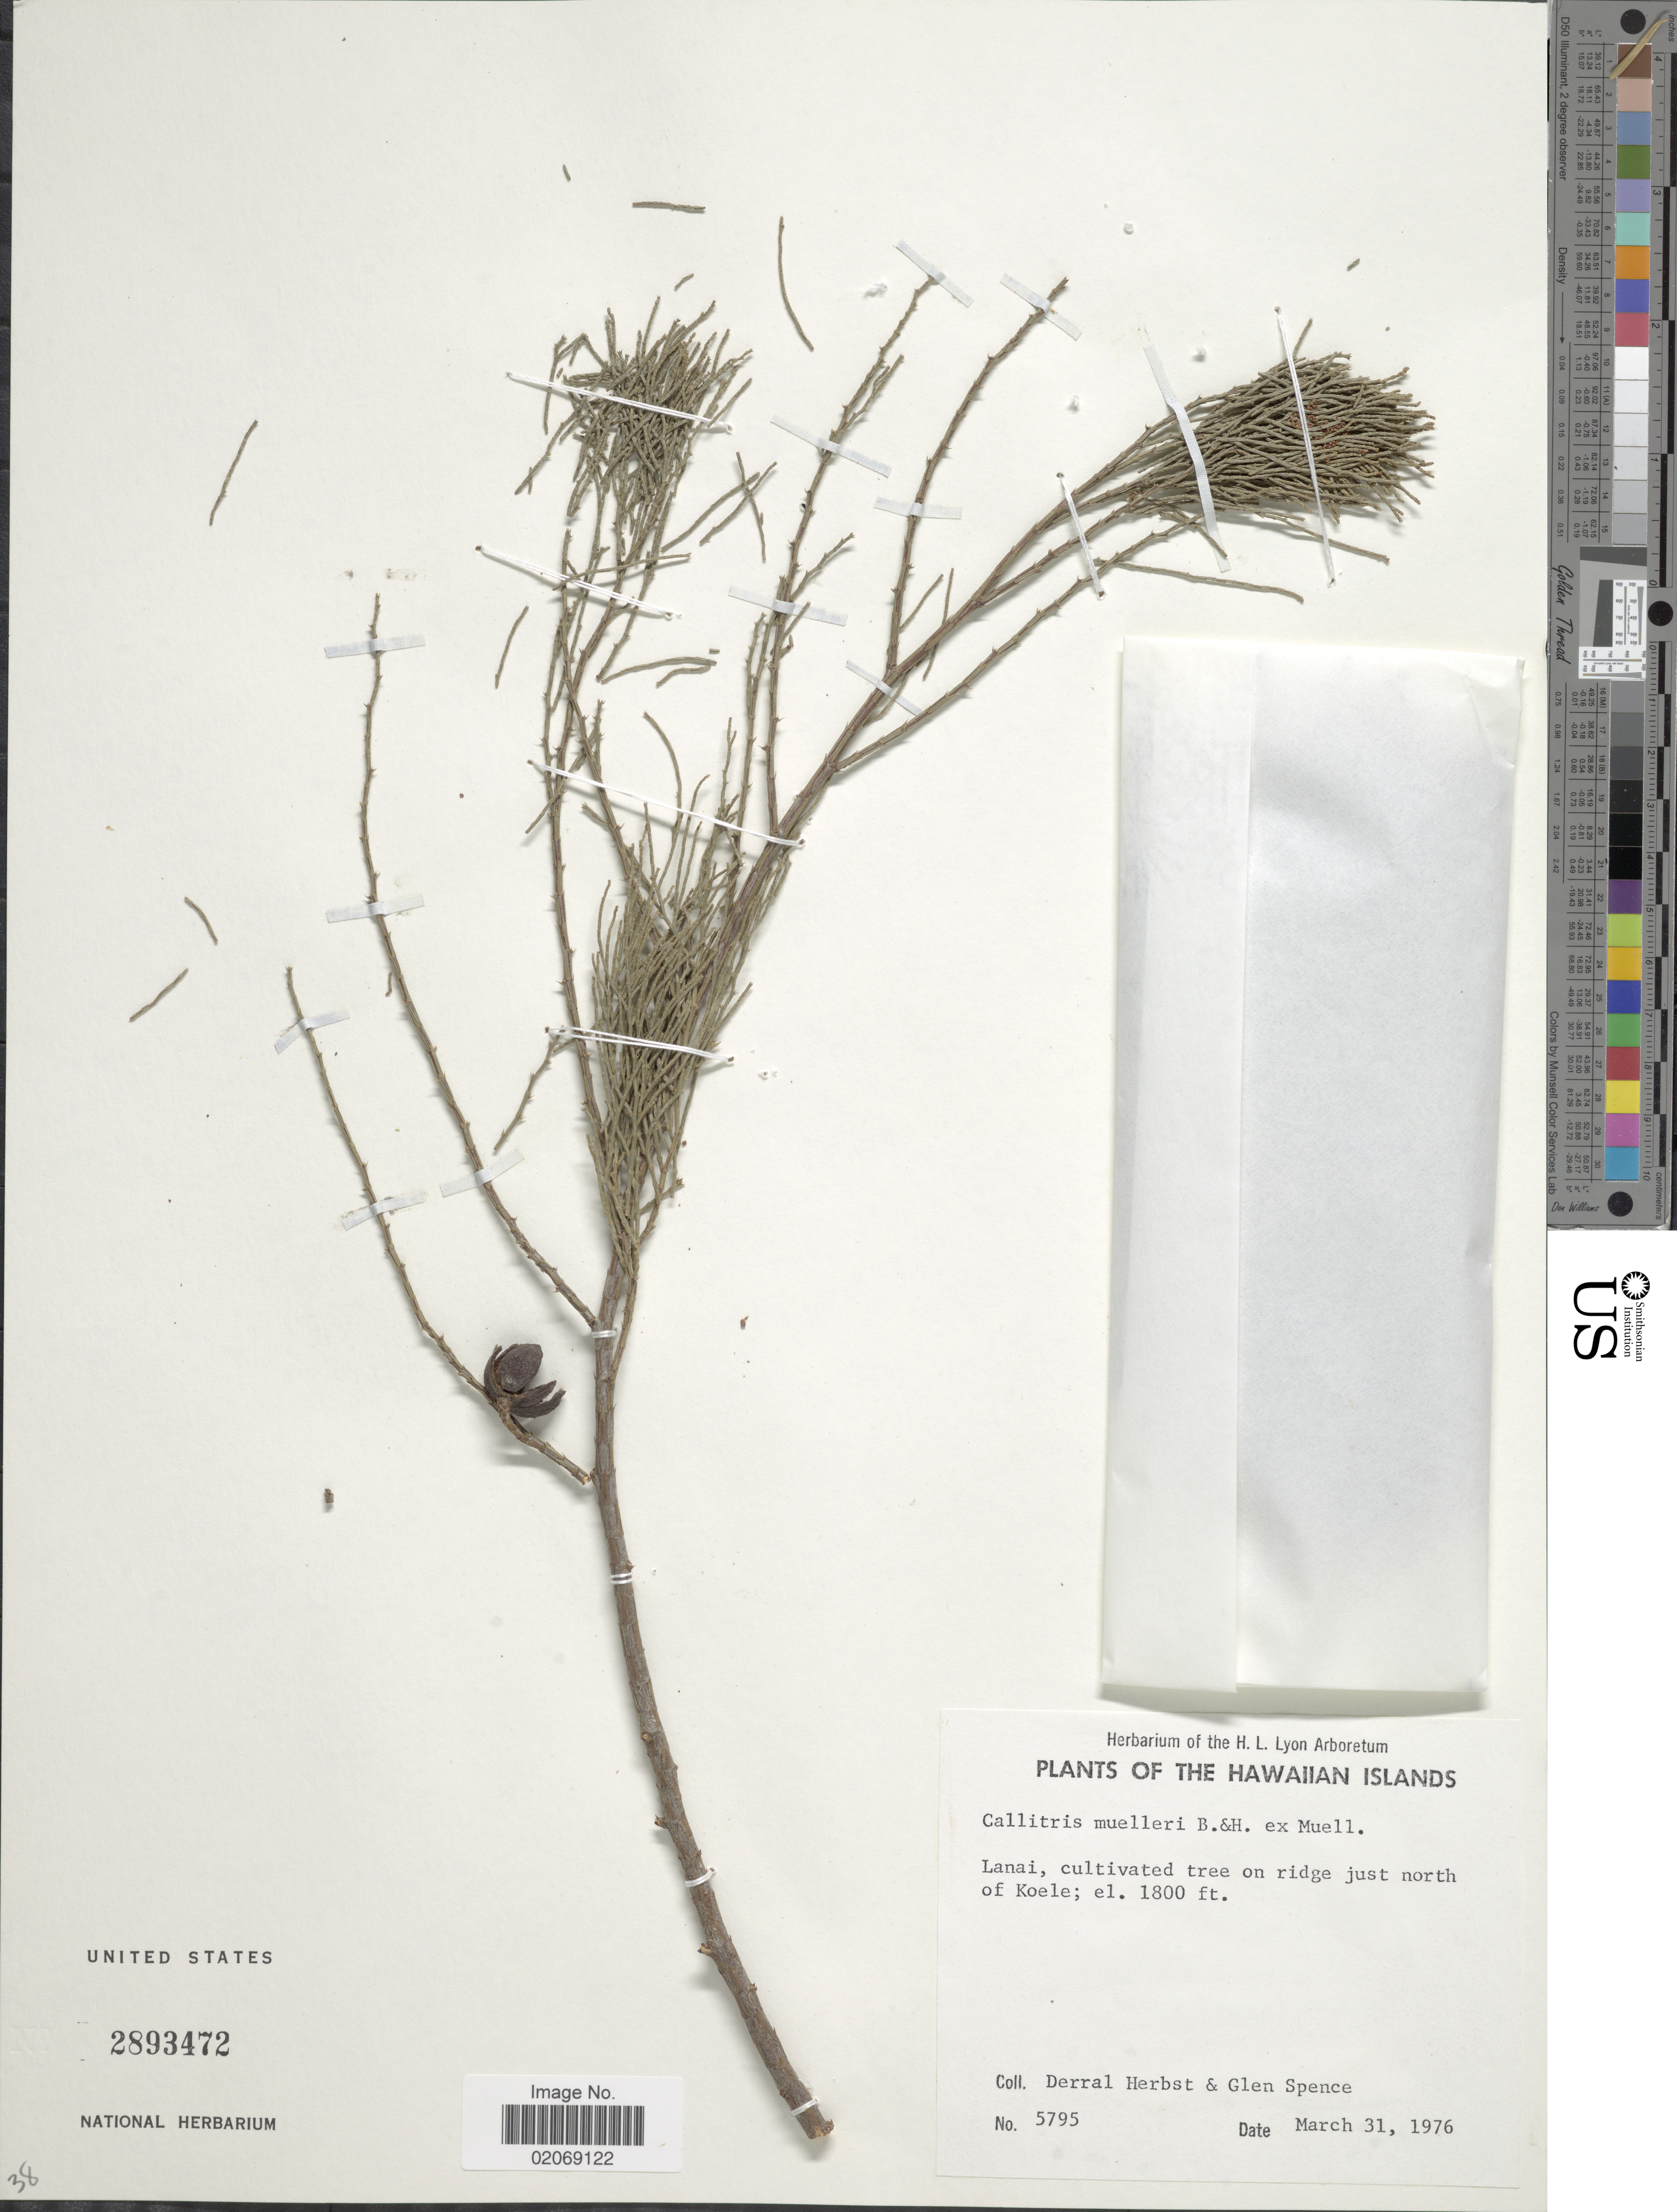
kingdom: Plantae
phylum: Tracheophyta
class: Pinopsida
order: Pinales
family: Cupressaceae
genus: Callitris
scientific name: Callitris muelleri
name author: Benth. & Hook. f. ex F. Muell.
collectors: D. R. Herbst & G. Spence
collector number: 5795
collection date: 1976-03-31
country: United States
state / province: Hawaii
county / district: Maui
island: Lana'i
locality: Cultivated tree on ridge just north of Koele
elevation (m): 549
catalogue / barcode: US 2893472